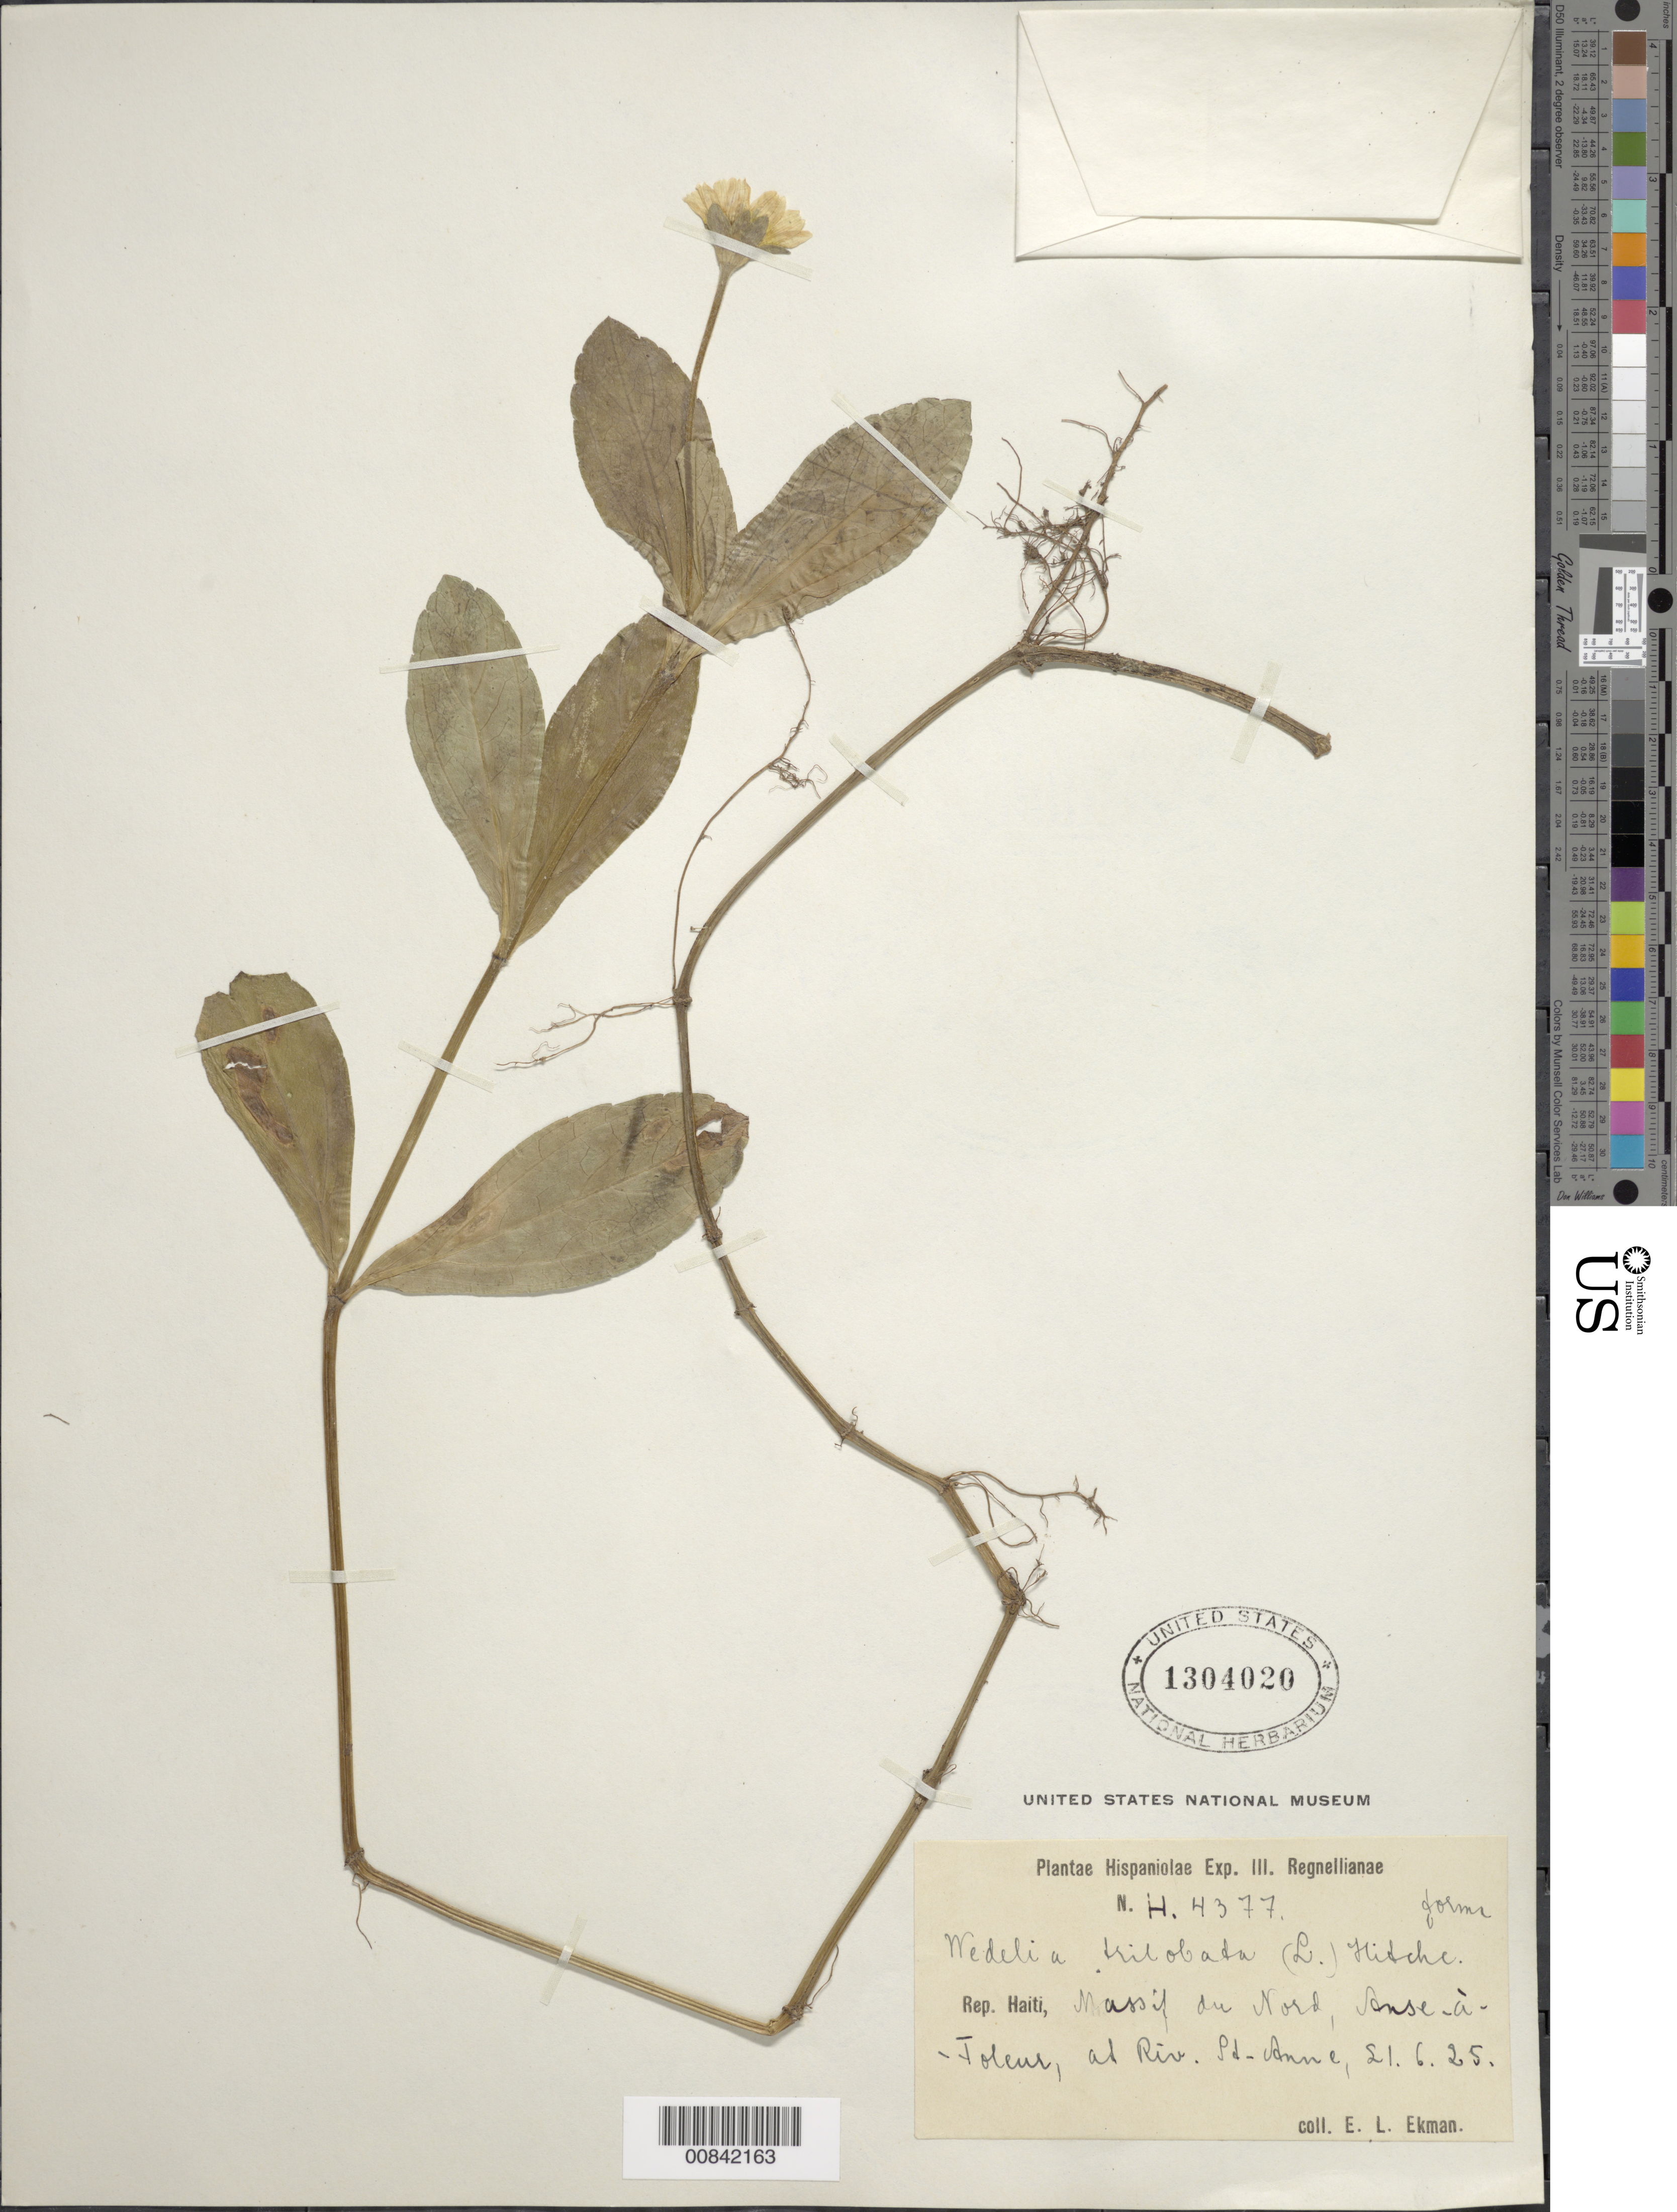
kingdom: Plantae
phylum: Tracheophyta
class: Magnoliopsida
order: Asterales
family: Asteraceae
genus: Sphagneticola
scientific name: Sphagneticola trilobata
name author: (L.) Pruski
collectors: E. L. Ekman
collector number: H 4377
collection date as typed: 21 Jun 1925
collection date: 1925-06-21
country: Haiti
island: Hispaniola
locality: Massif du Nord, Anse-à-Foleur, at Riv. St-Anne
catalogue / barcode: US 1304020